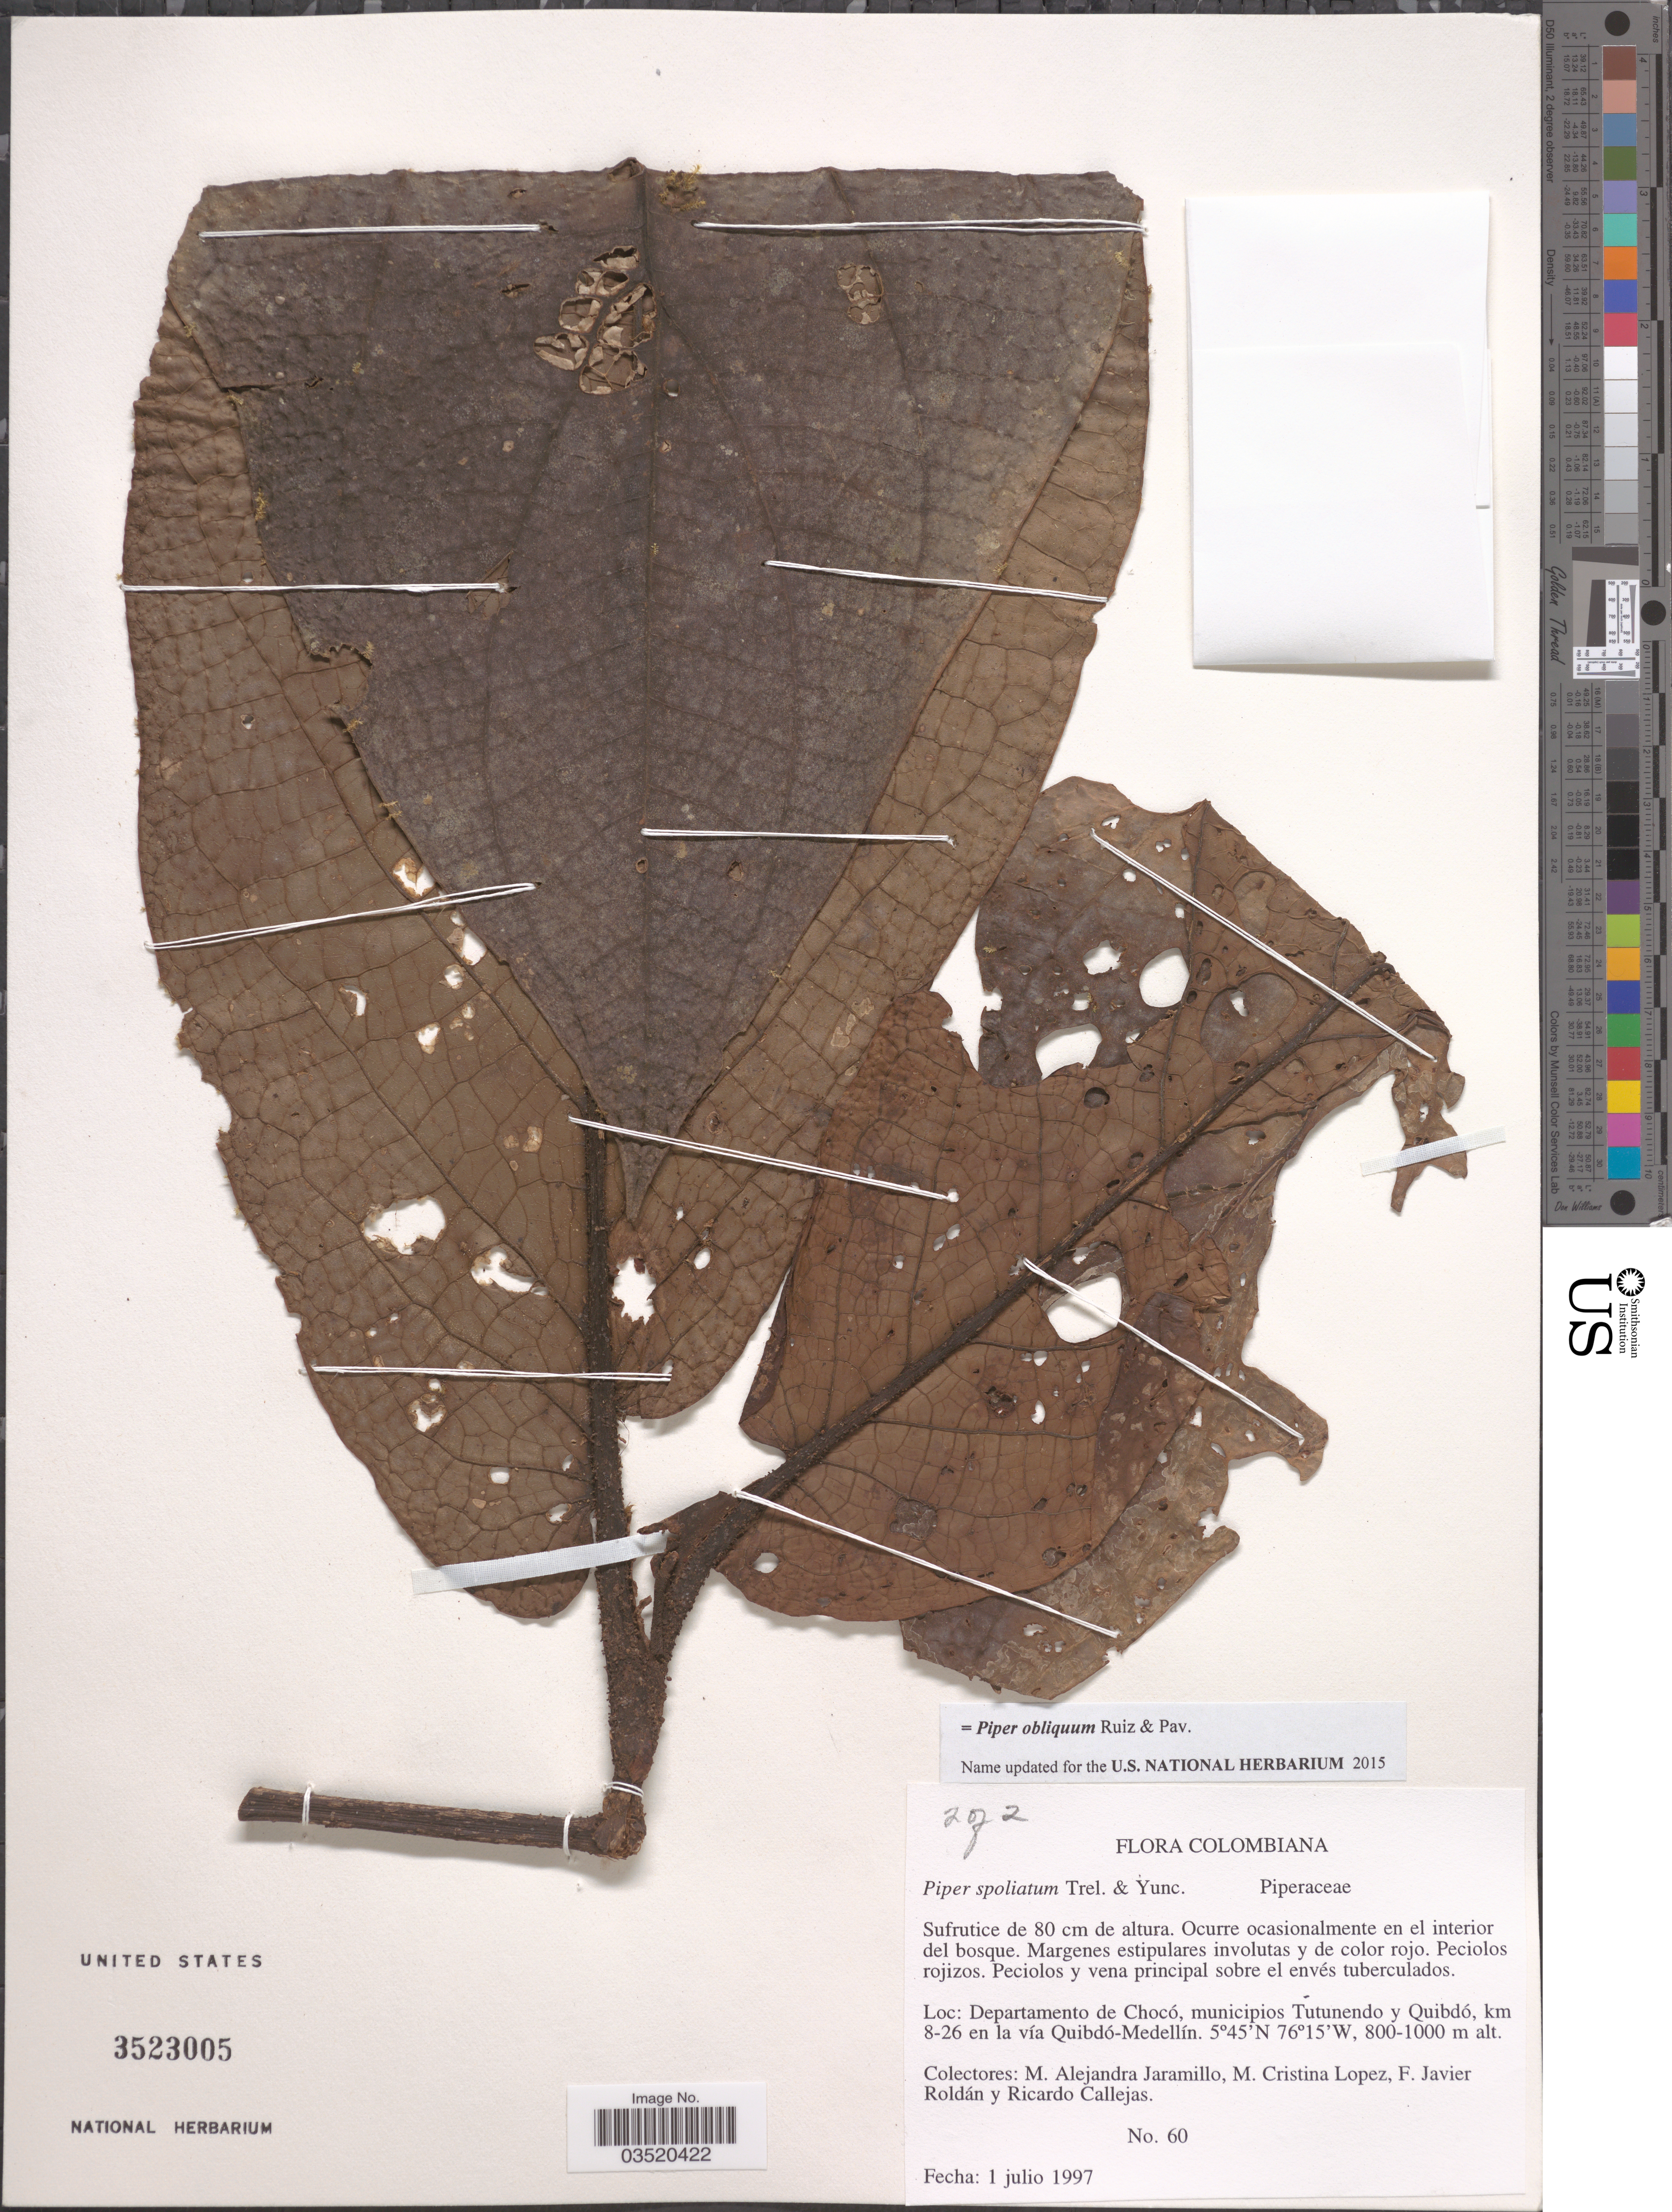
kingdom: Plantae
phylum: Tracheophyta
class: Magnoliopsida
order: Piperales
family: Piperaceae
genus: Piper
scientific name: Piper obliquum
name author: Ruiz & Pav.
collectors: M. A. Jaramillo, M. Lopez, F. J. Roldán & R. Callejas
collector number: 60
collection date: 1997-07-01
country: Colombia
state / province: Chocó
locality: Departamento de Chocó, municipios Tutunendo y Quibdó, km 8-26 en la vía Quibdó-Medellín.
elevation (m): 800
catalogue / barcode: US 3523005